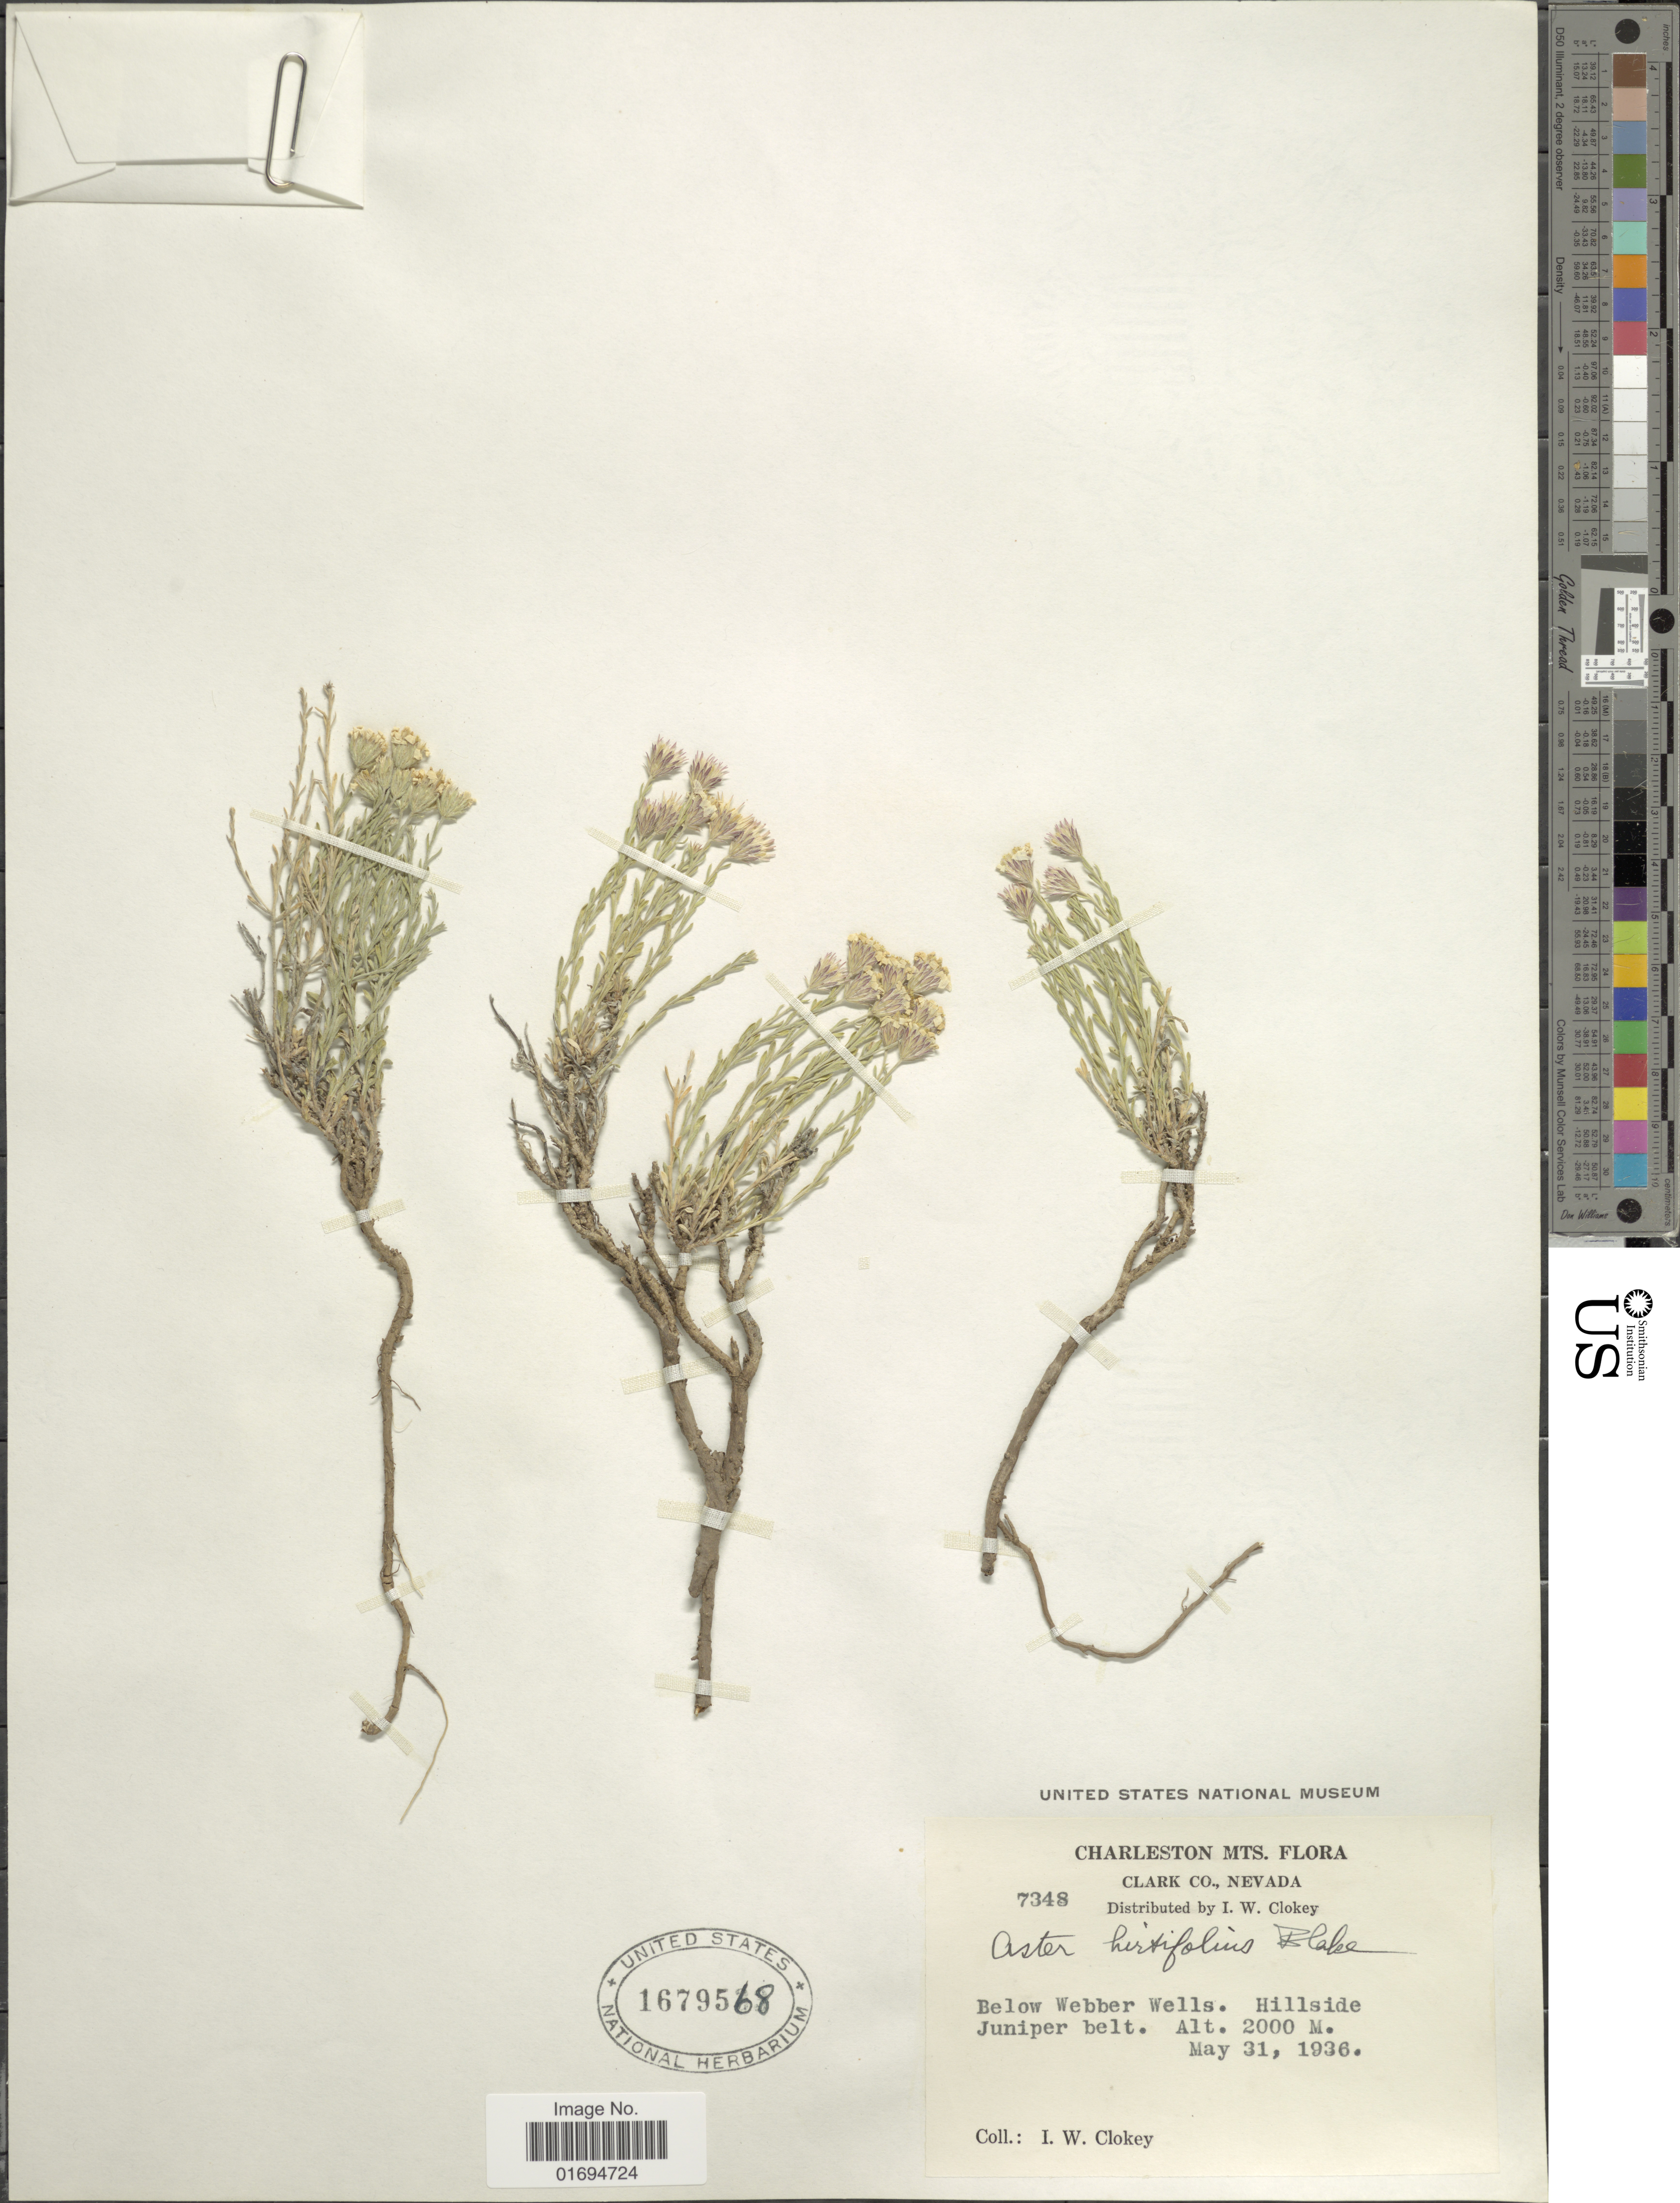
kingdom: Plantae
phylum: Tracheophyta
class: Magnoliopsida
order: Asterales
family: Asteraceae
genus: Chaetopappa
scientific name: Chaetopappa ericoides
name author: (Torr.) G.L. Nesom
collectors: I. W. Clokey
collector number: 7348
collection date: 1936-05-21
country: United States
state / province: Nevada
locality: Clark Co., Hillside Juniper belt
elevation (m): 2000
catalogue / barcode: US 1679568